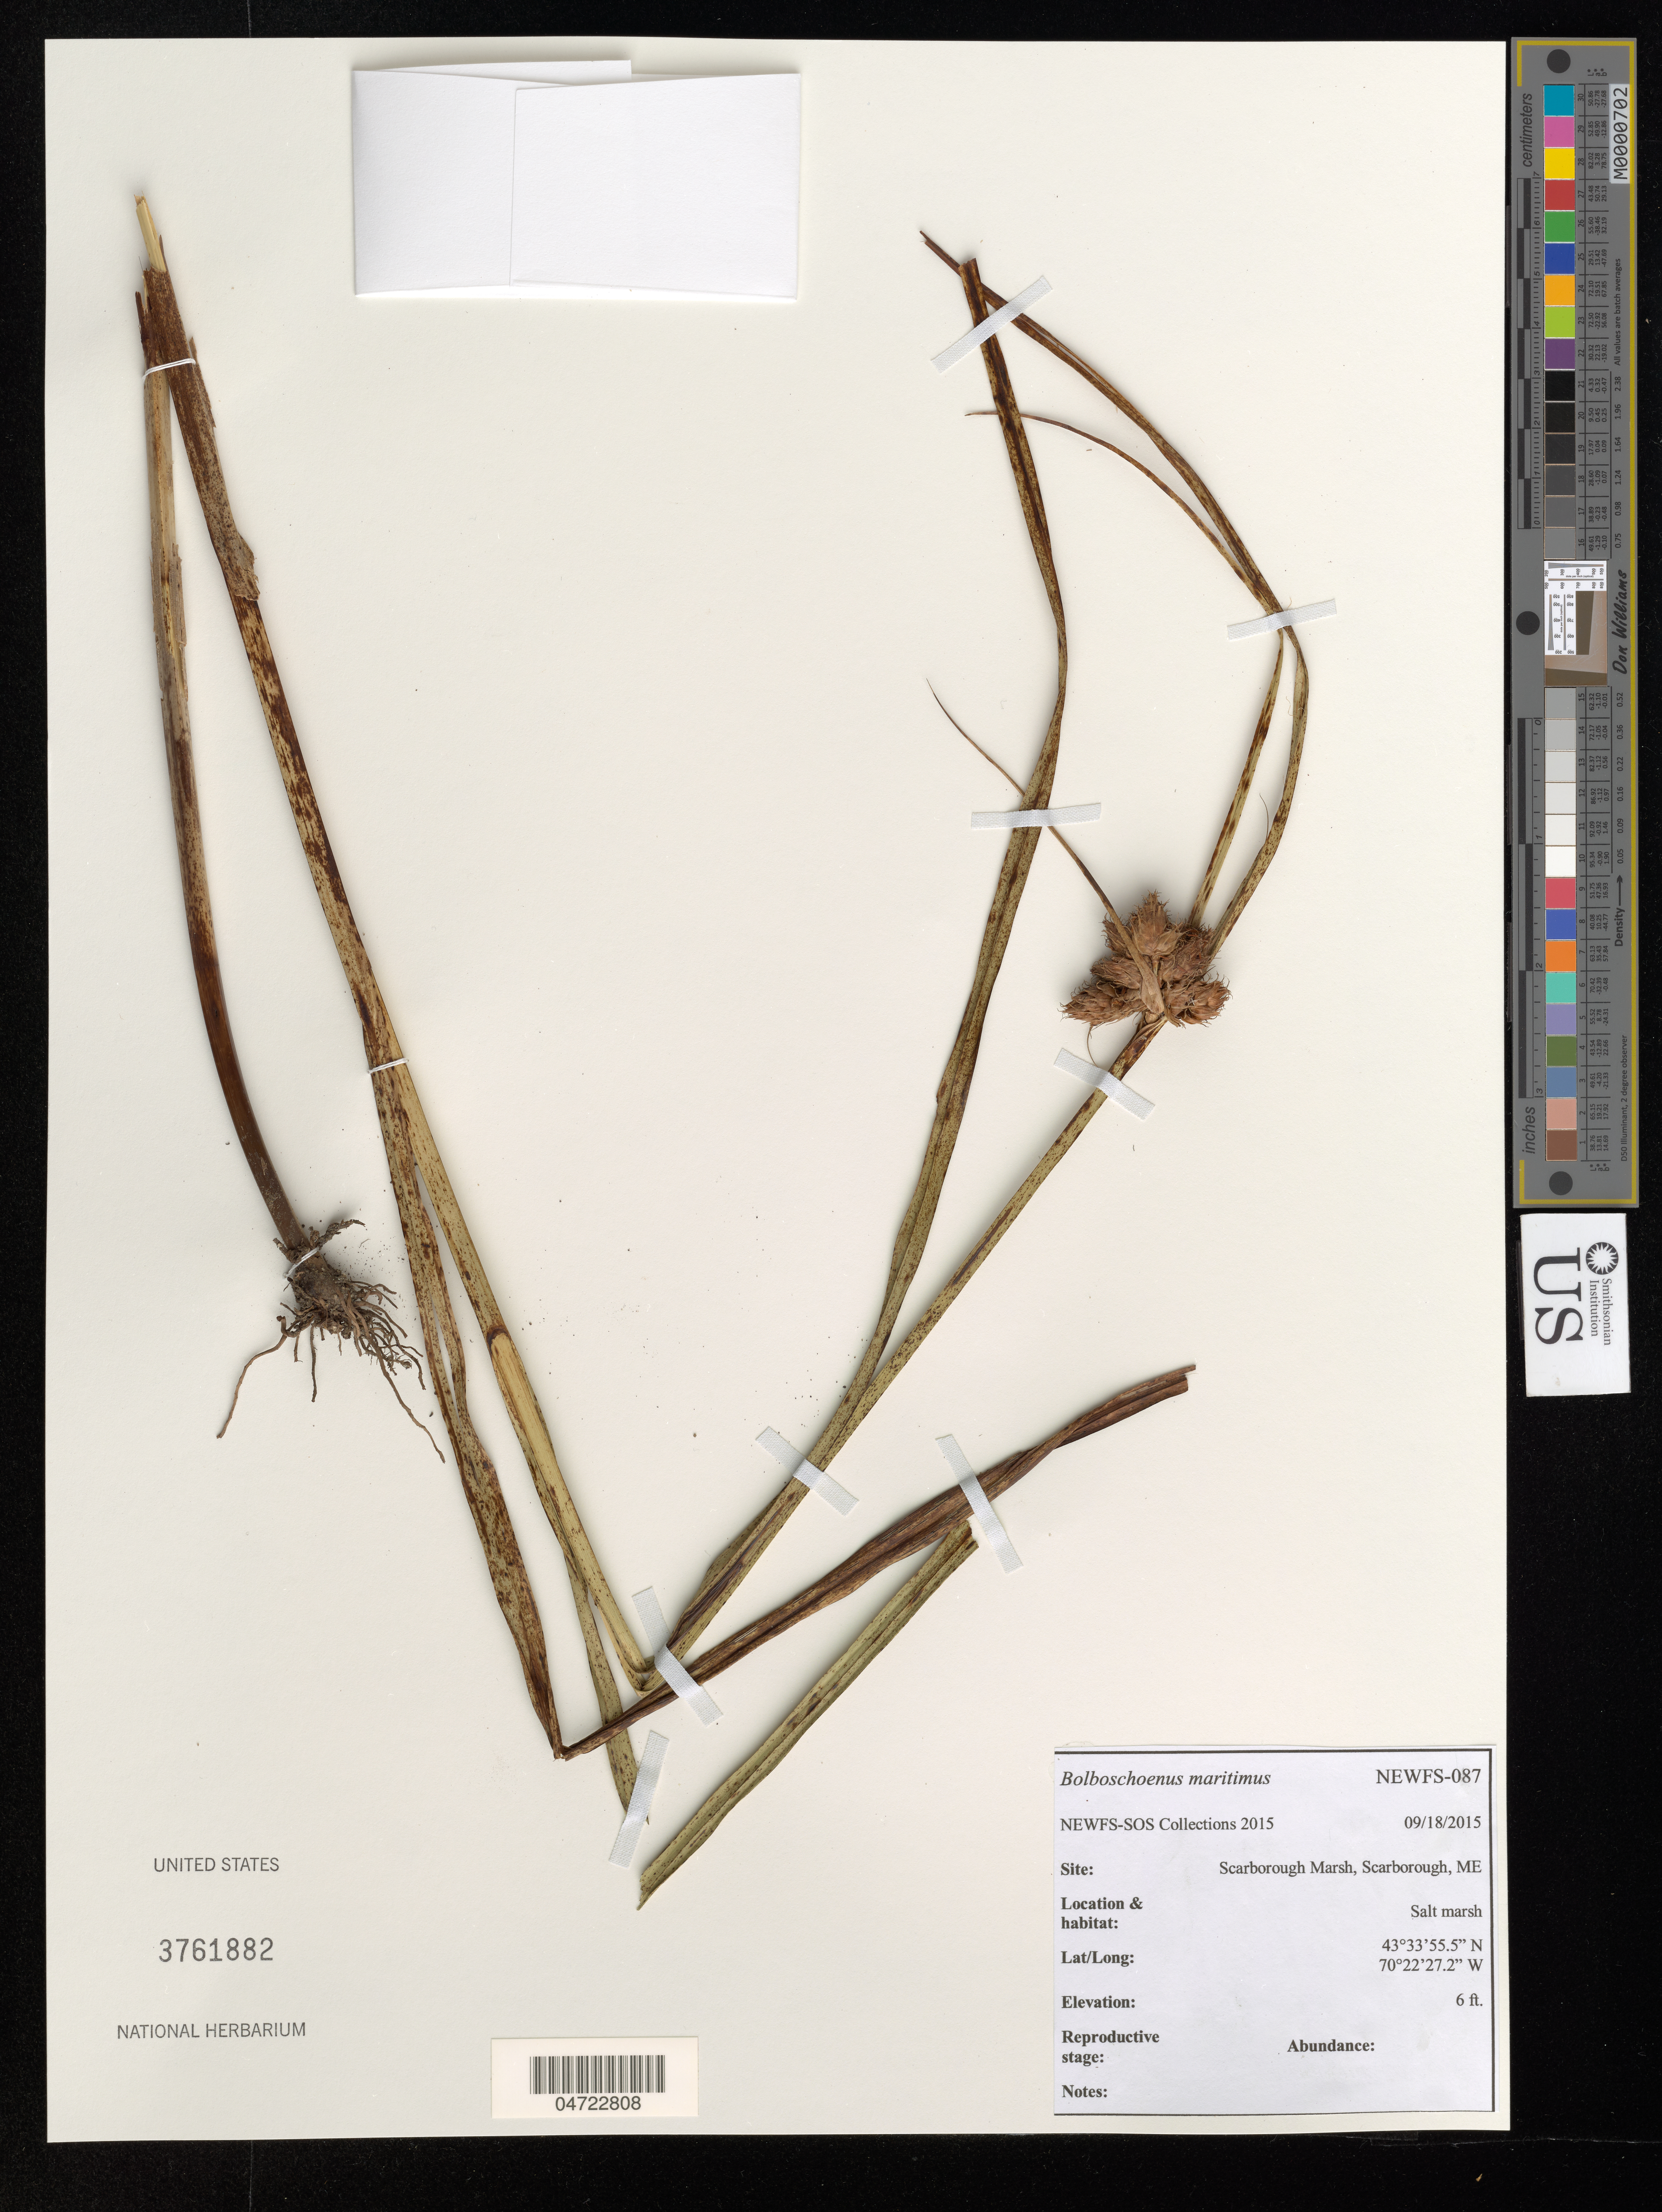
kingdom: Plantae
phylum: Tracheophyta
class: Liliopsida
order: Poales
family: Cyperaceae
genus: Bolboschoenus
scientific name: Bolboschoenus maritimus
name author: (L.) Palla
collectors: NEWFS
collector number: NEWFS-087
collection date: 2015-09-18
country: United States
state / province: Maine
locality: Scarborough Marsh, Scarborough.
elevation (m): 2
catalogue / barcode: US 3761882